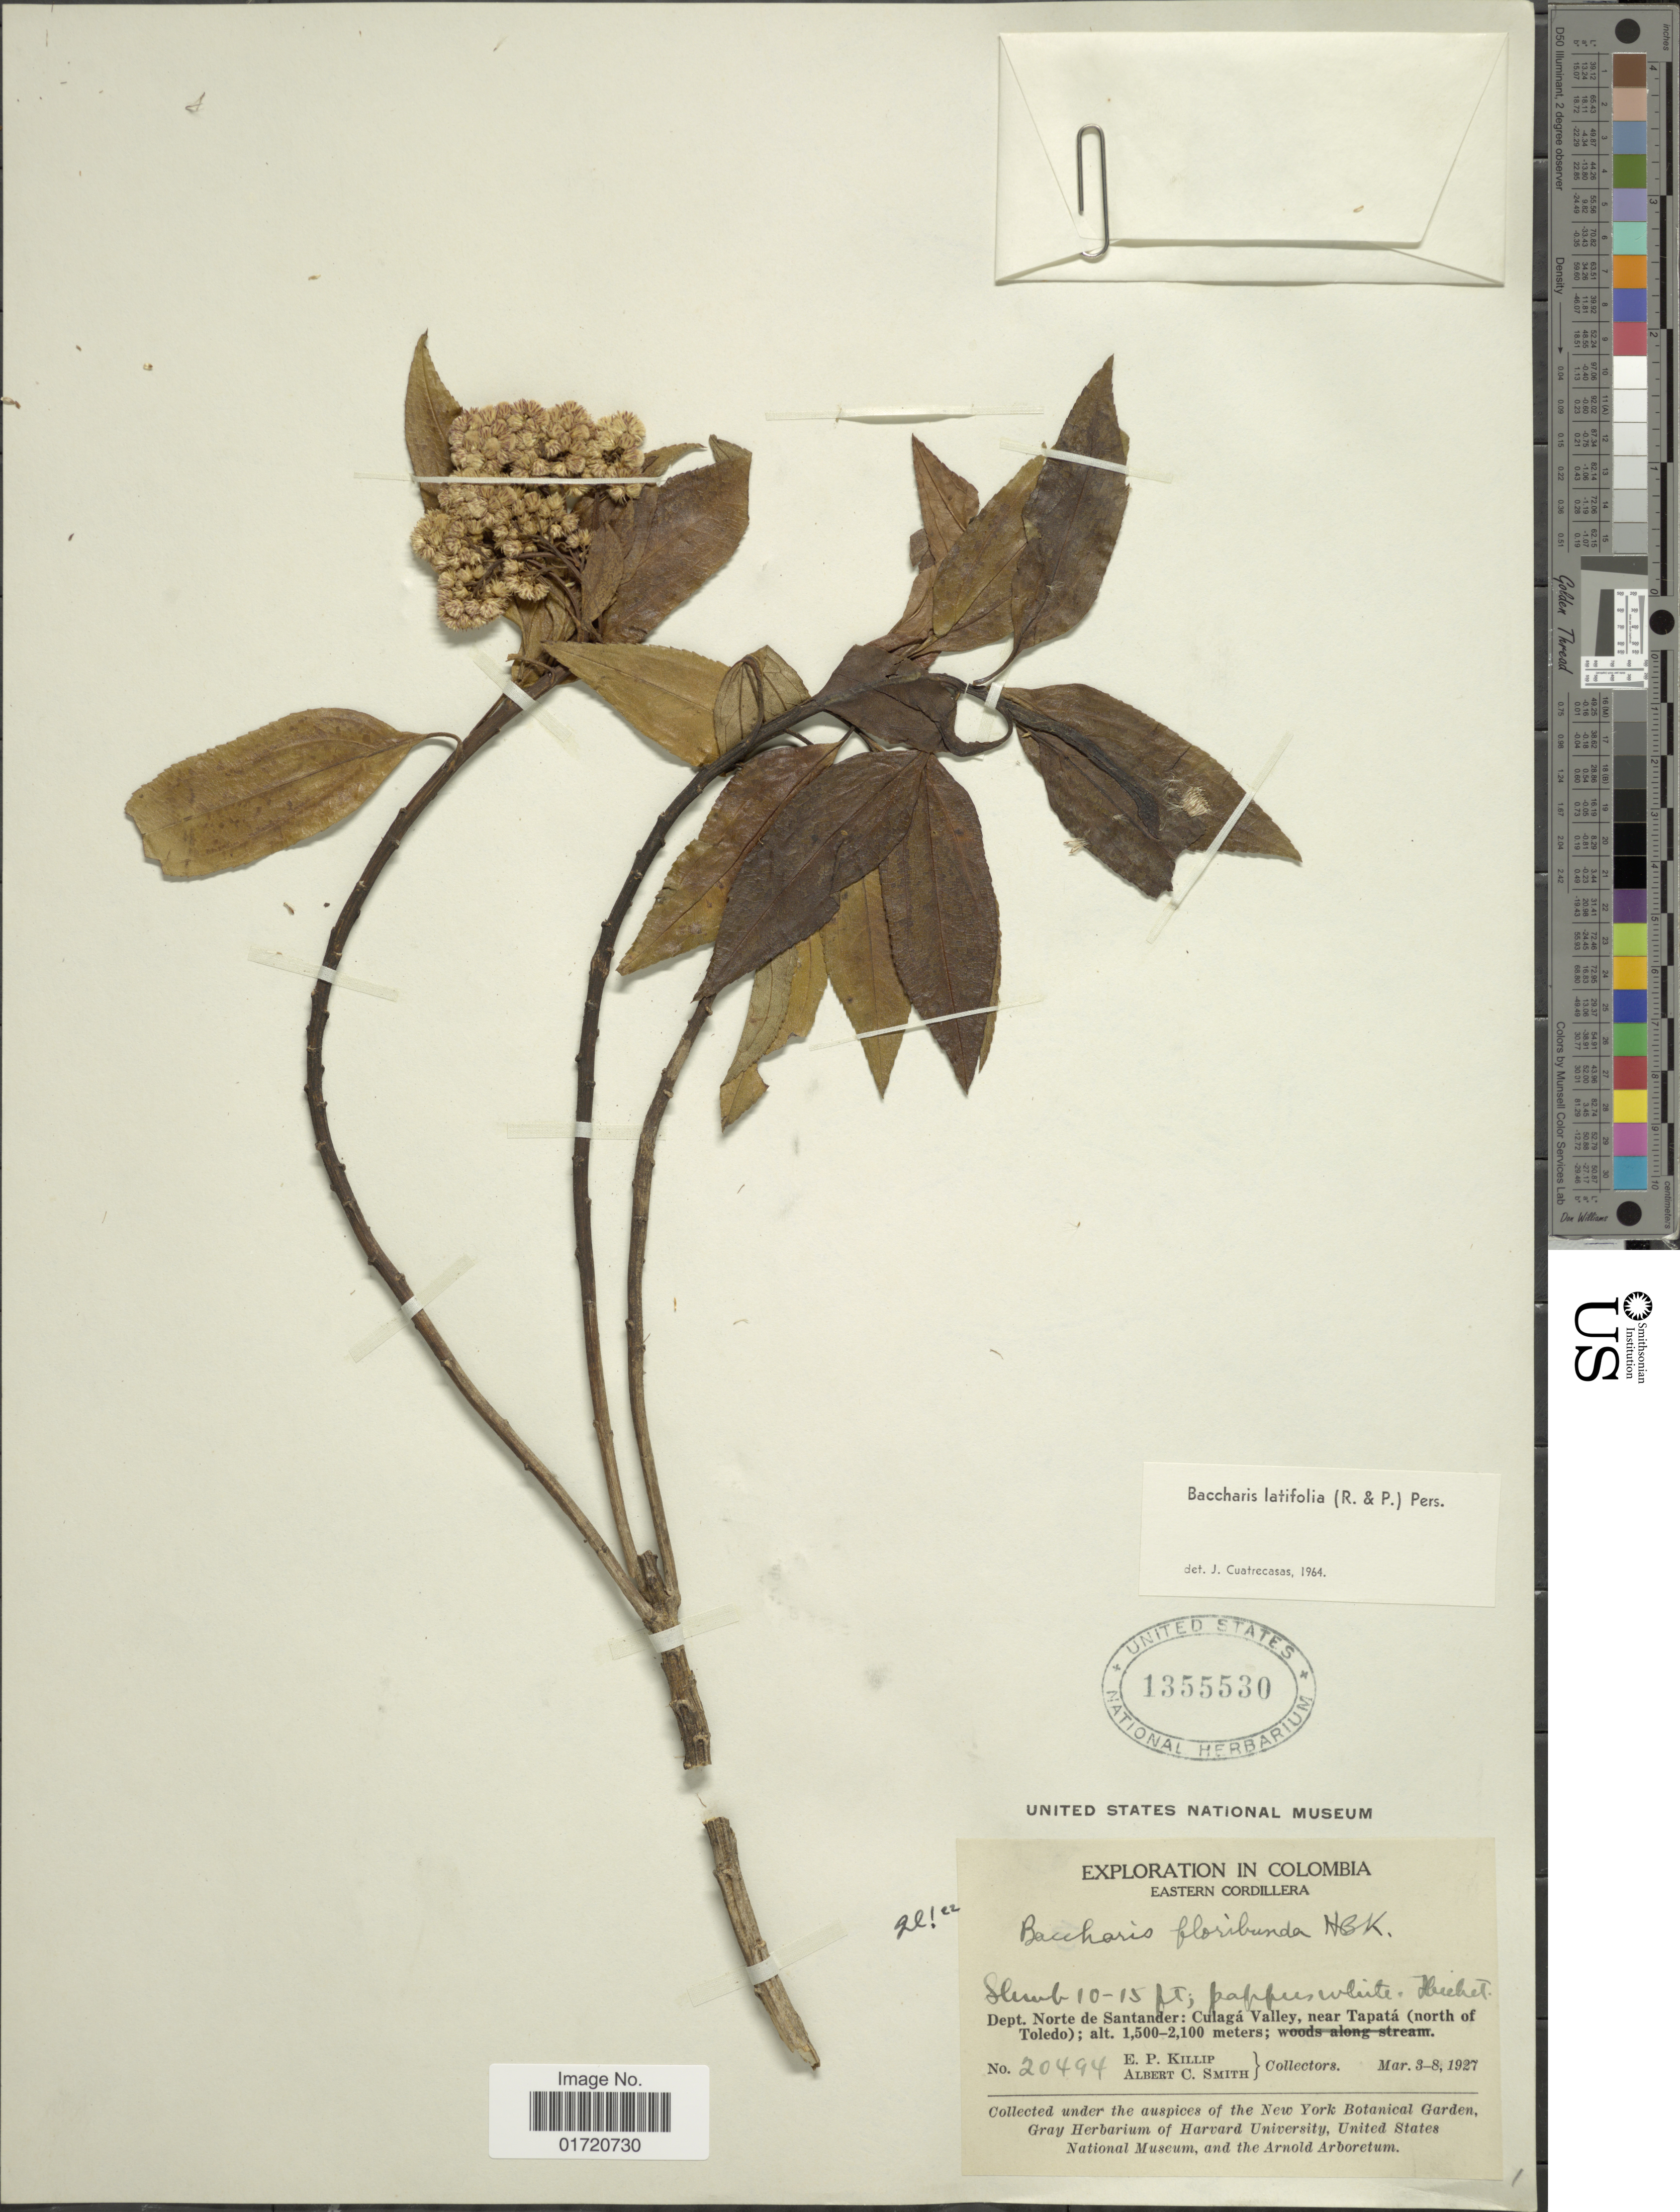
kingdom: Plantae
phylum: Tracheophyta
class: Magnoliopsida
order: Asterales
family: Asteraceae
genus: Baccharis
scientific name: Baccharis latifolia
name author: (Ruiz & Pav.) Pers.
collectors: E. P. Killip & A. C. Smith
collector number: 20494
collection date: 1927-03-03/1927-03-08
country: Colombia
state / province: Norte de Santander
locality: Eastern Cordillera, Culaga Valley, near Tapata (north of Toledo)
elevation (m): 1500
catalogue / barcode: US 1355530